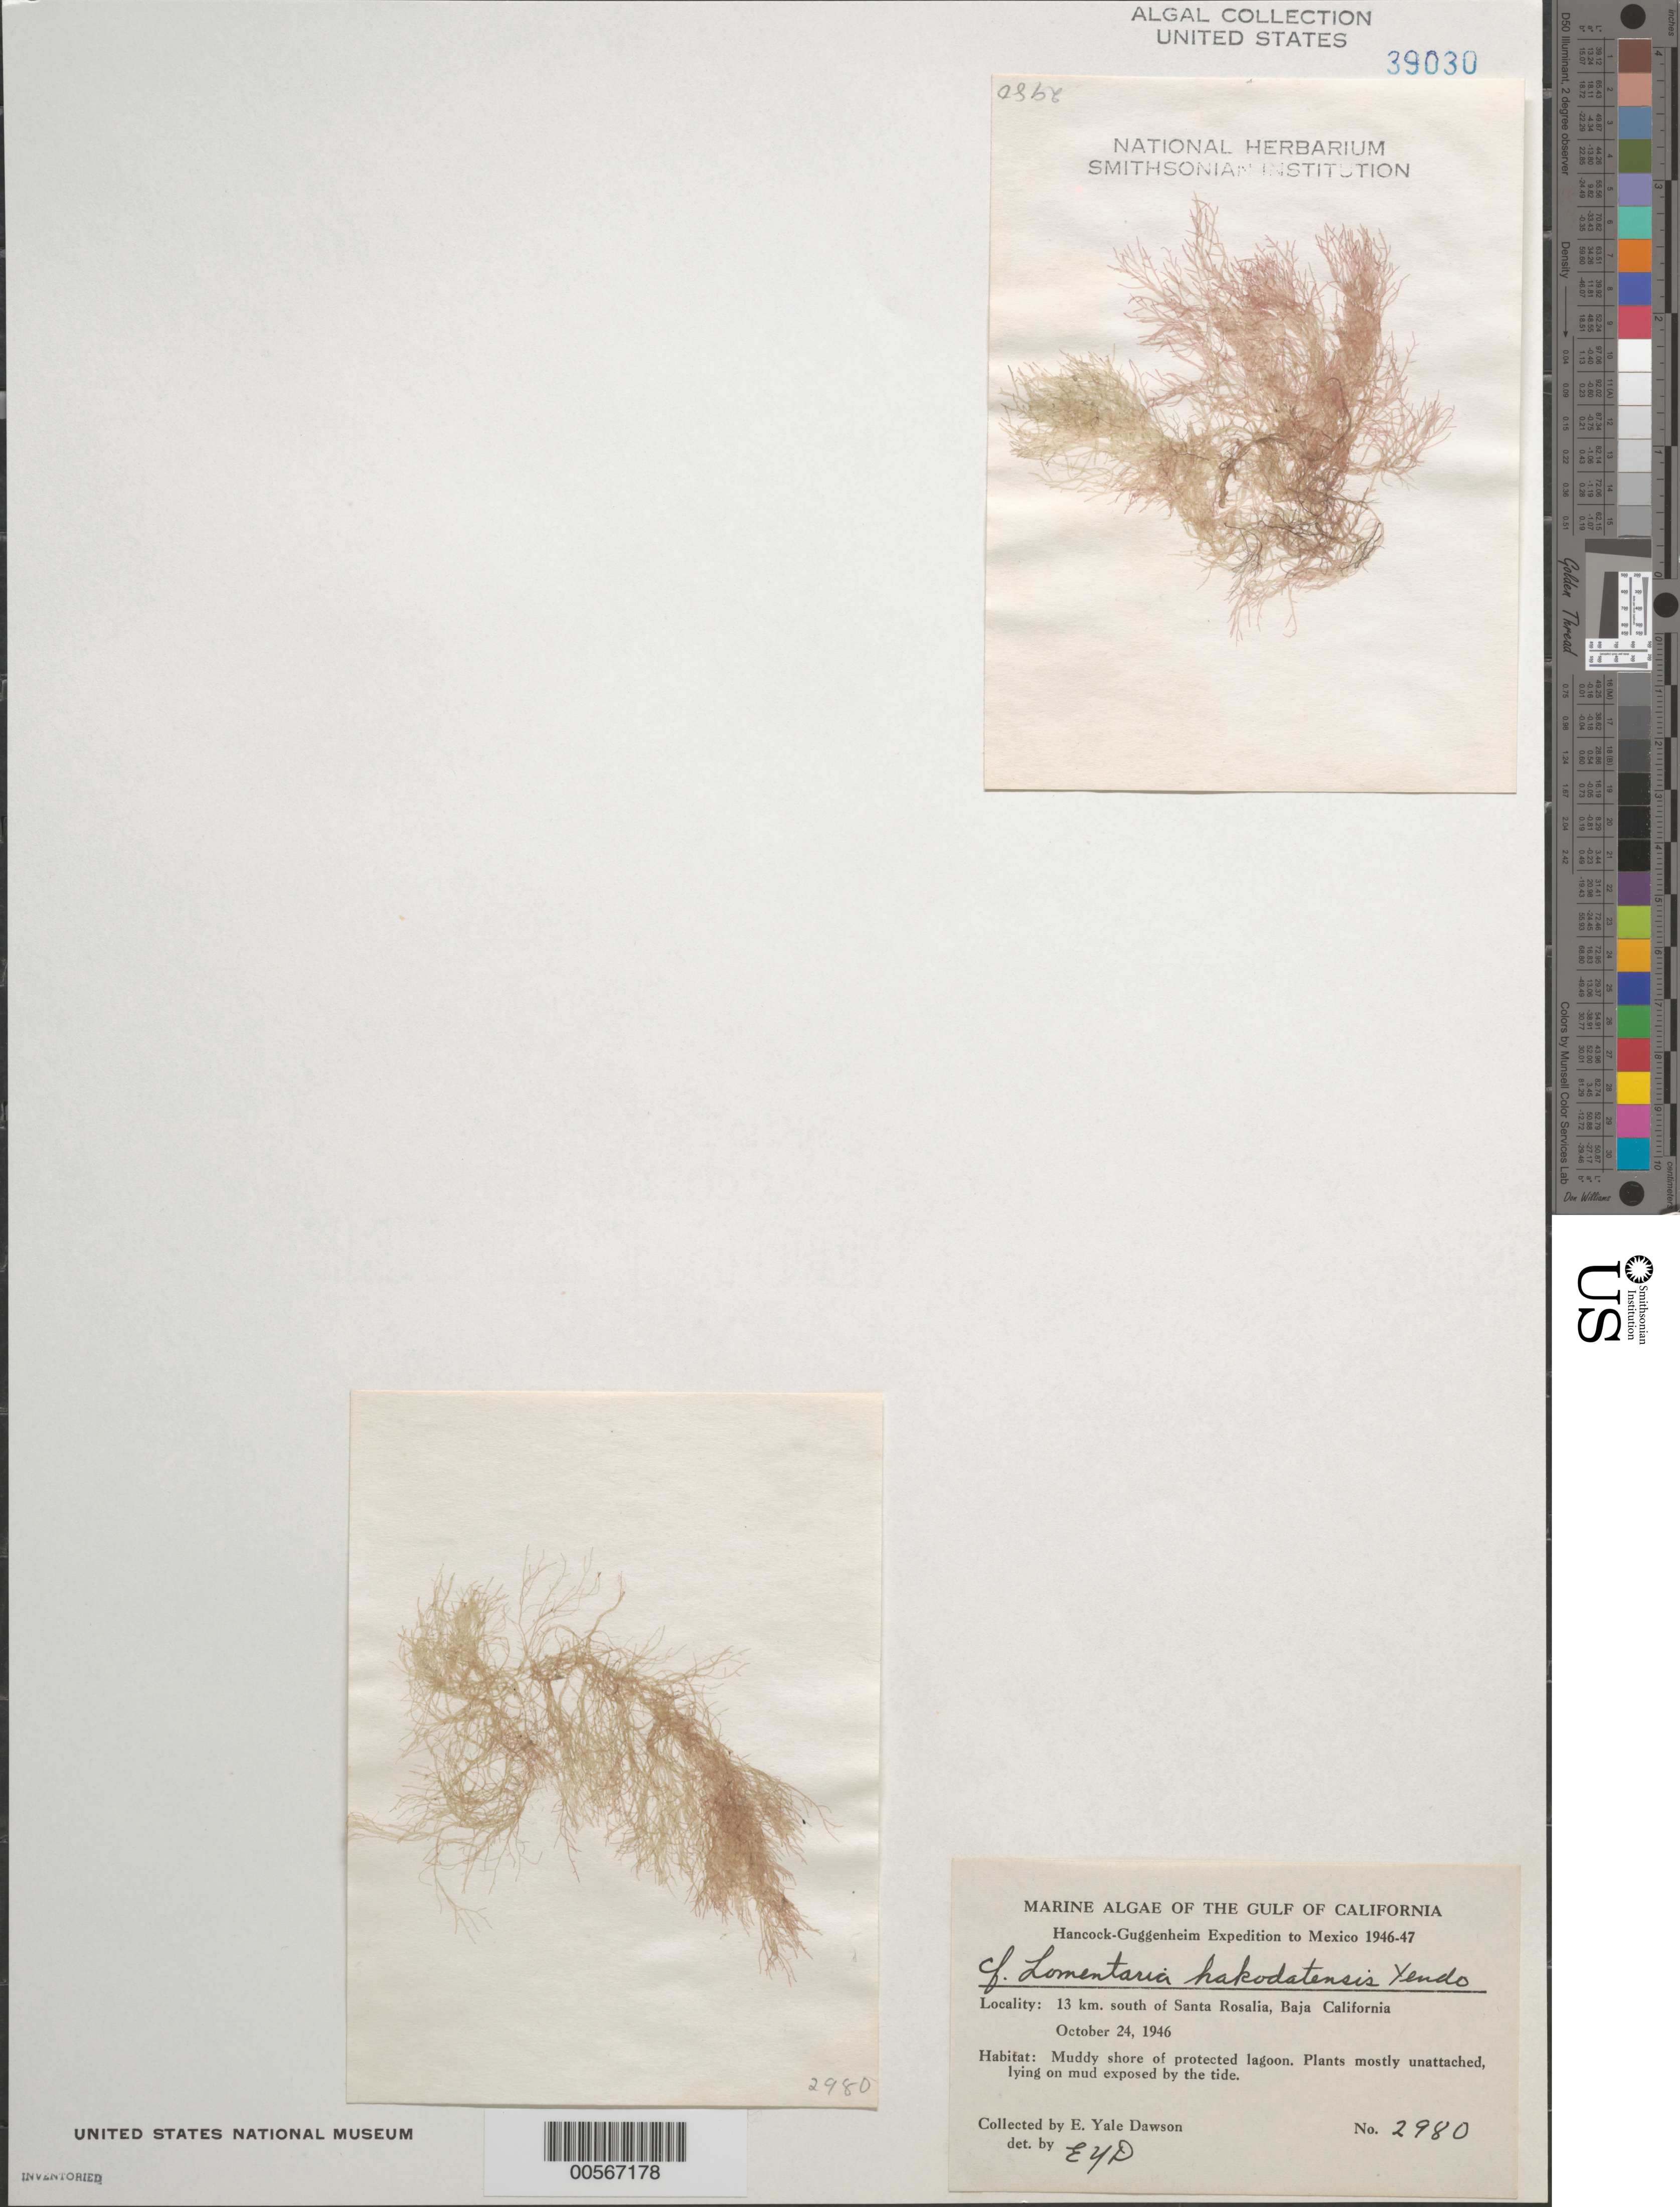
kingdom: Plantae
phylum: Rhodophyta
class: Florideophyceae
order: Rhodymeniales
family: Lomentariaceae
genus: Yendoa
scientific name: Yendoa hakodatensis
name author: (Yendo) Santos et al.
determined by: Algae name updating Project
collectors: E. Y. Dawson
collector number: EYD 2980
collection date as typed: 24 Oct 1946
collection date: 1946-10-24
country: Mexico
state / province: Baja California Sur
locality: Lagoon 13 km south of Santa Rosalia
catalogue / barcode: US 39030